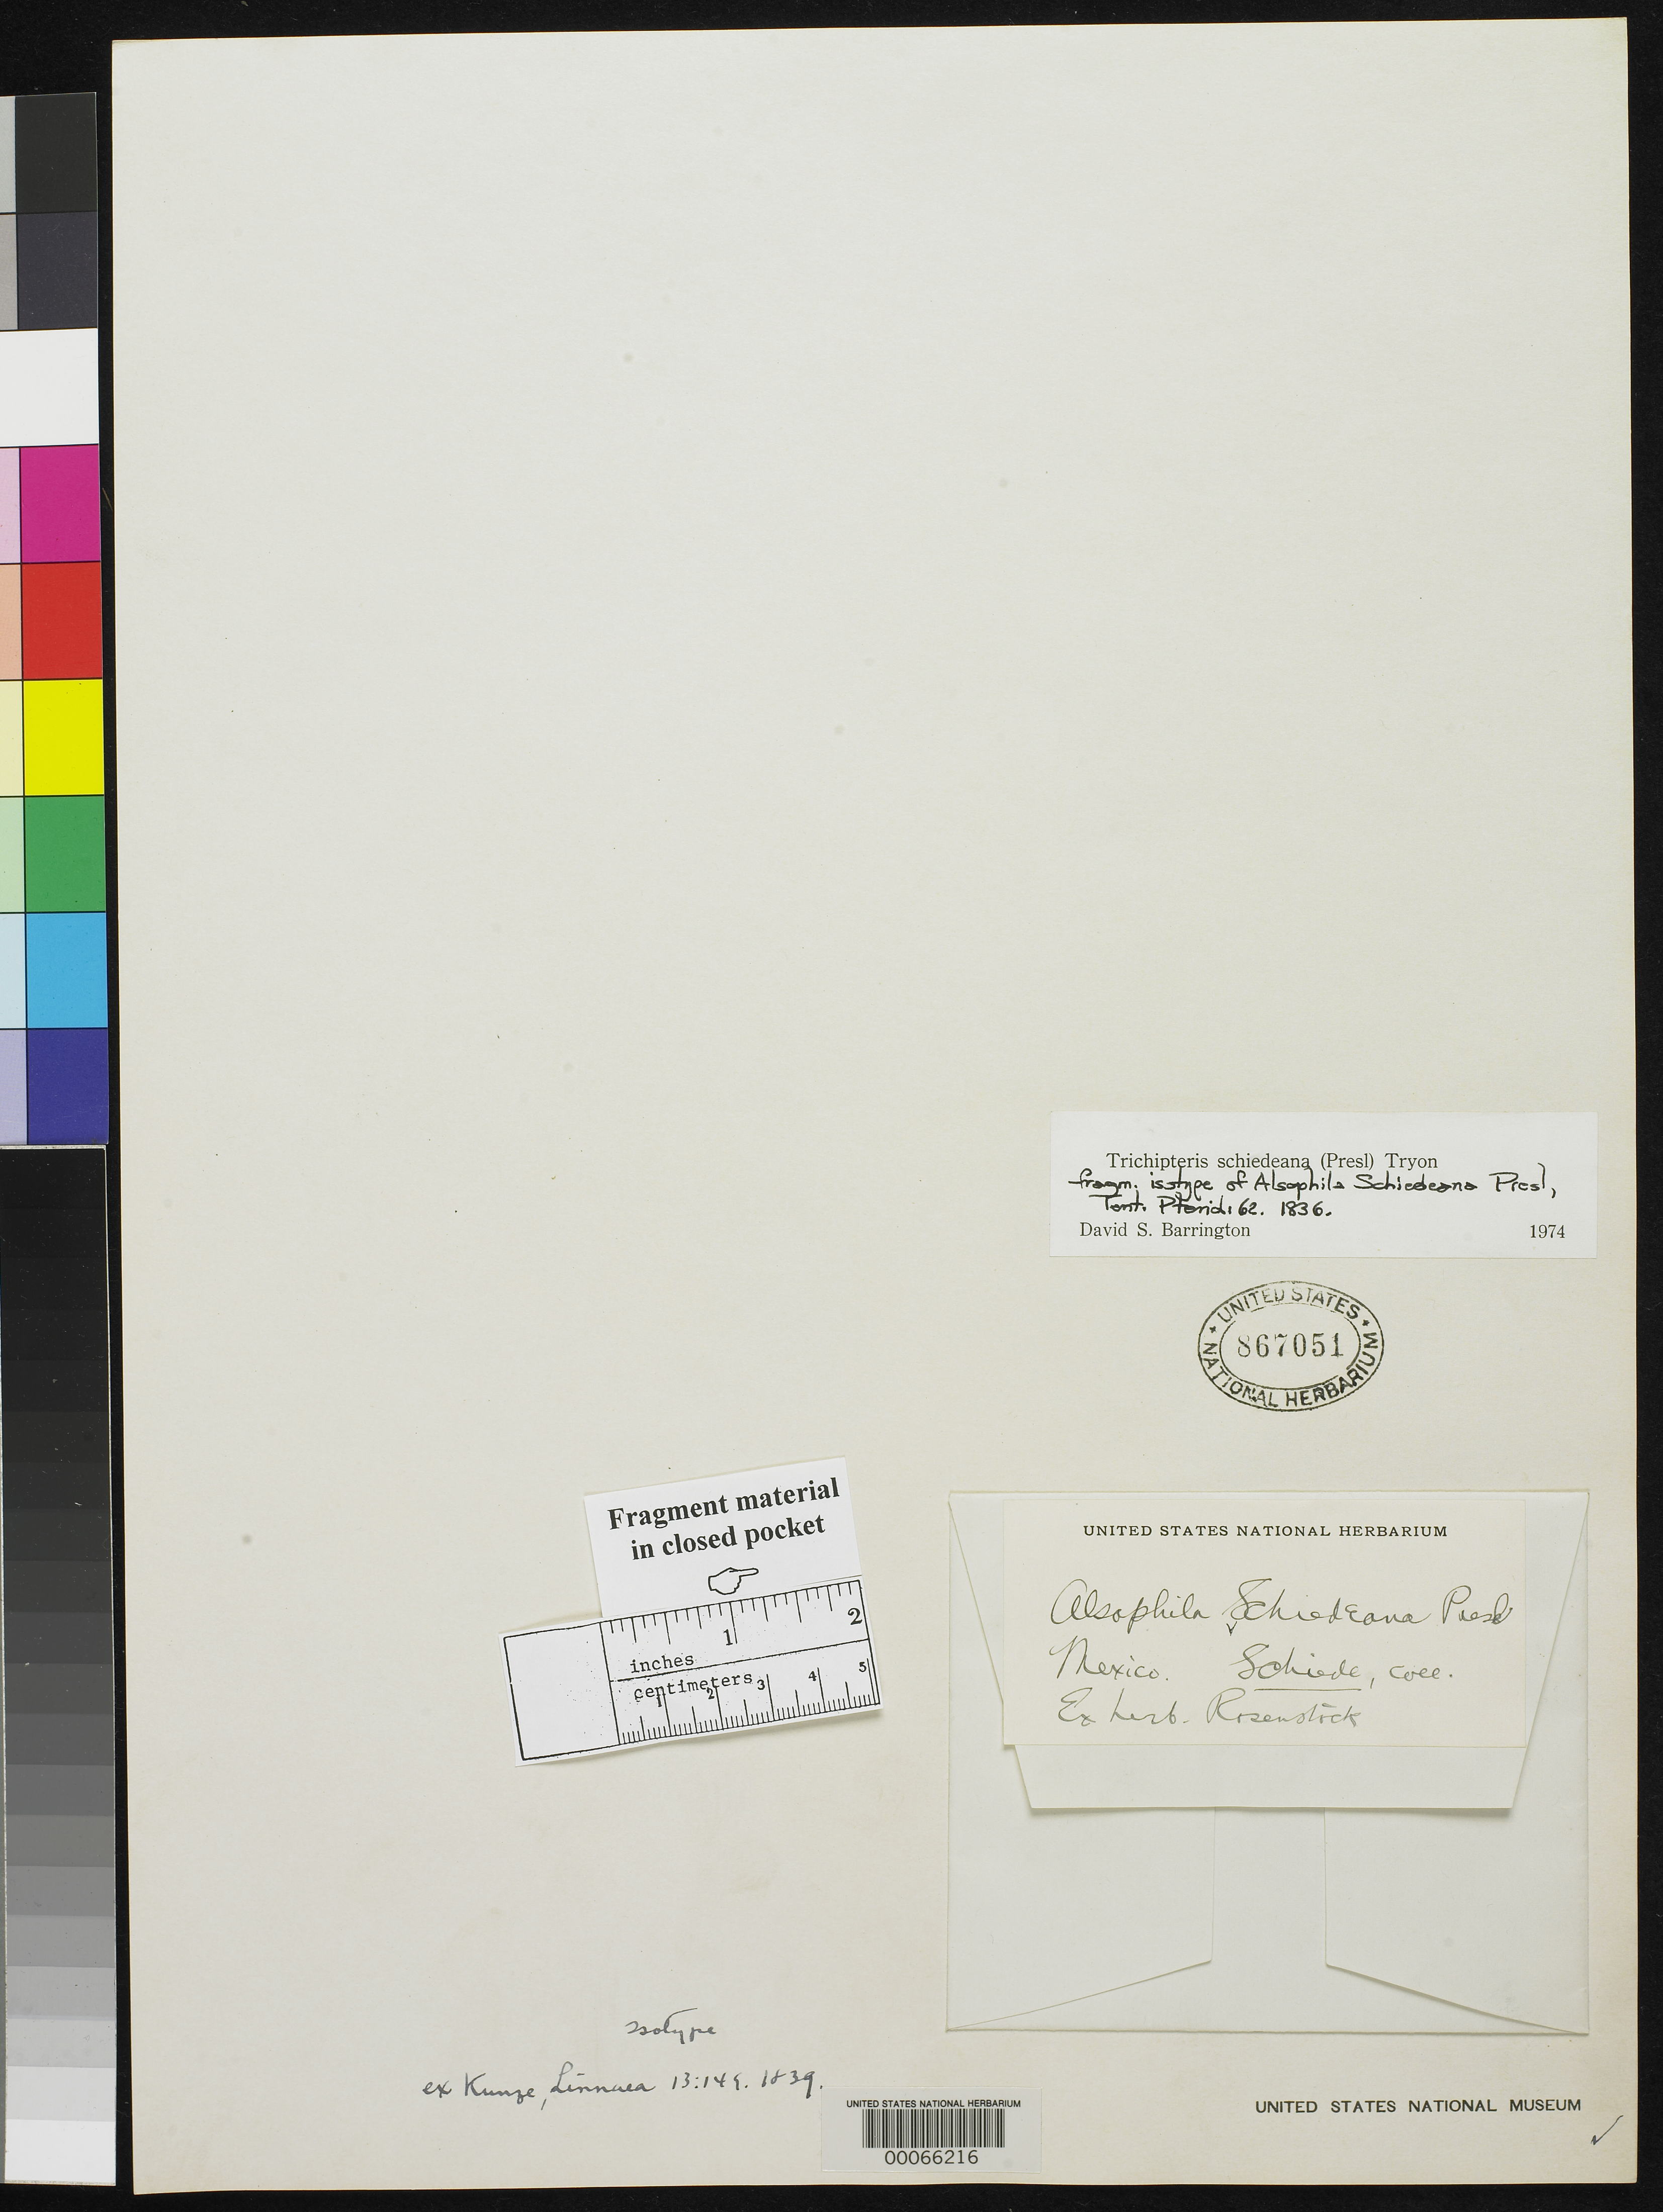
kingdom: Plantae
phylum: Tracheophyta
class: Polypodiopsida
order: Cyatheales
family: Cyatheaceae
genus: Alsophila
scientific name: Alsophila schiedeana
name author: C. Presl ex Kunze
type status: Type Collection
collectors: C. J. W. Schiede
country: Mexico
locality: E of Monserrat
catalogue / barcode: US 867051